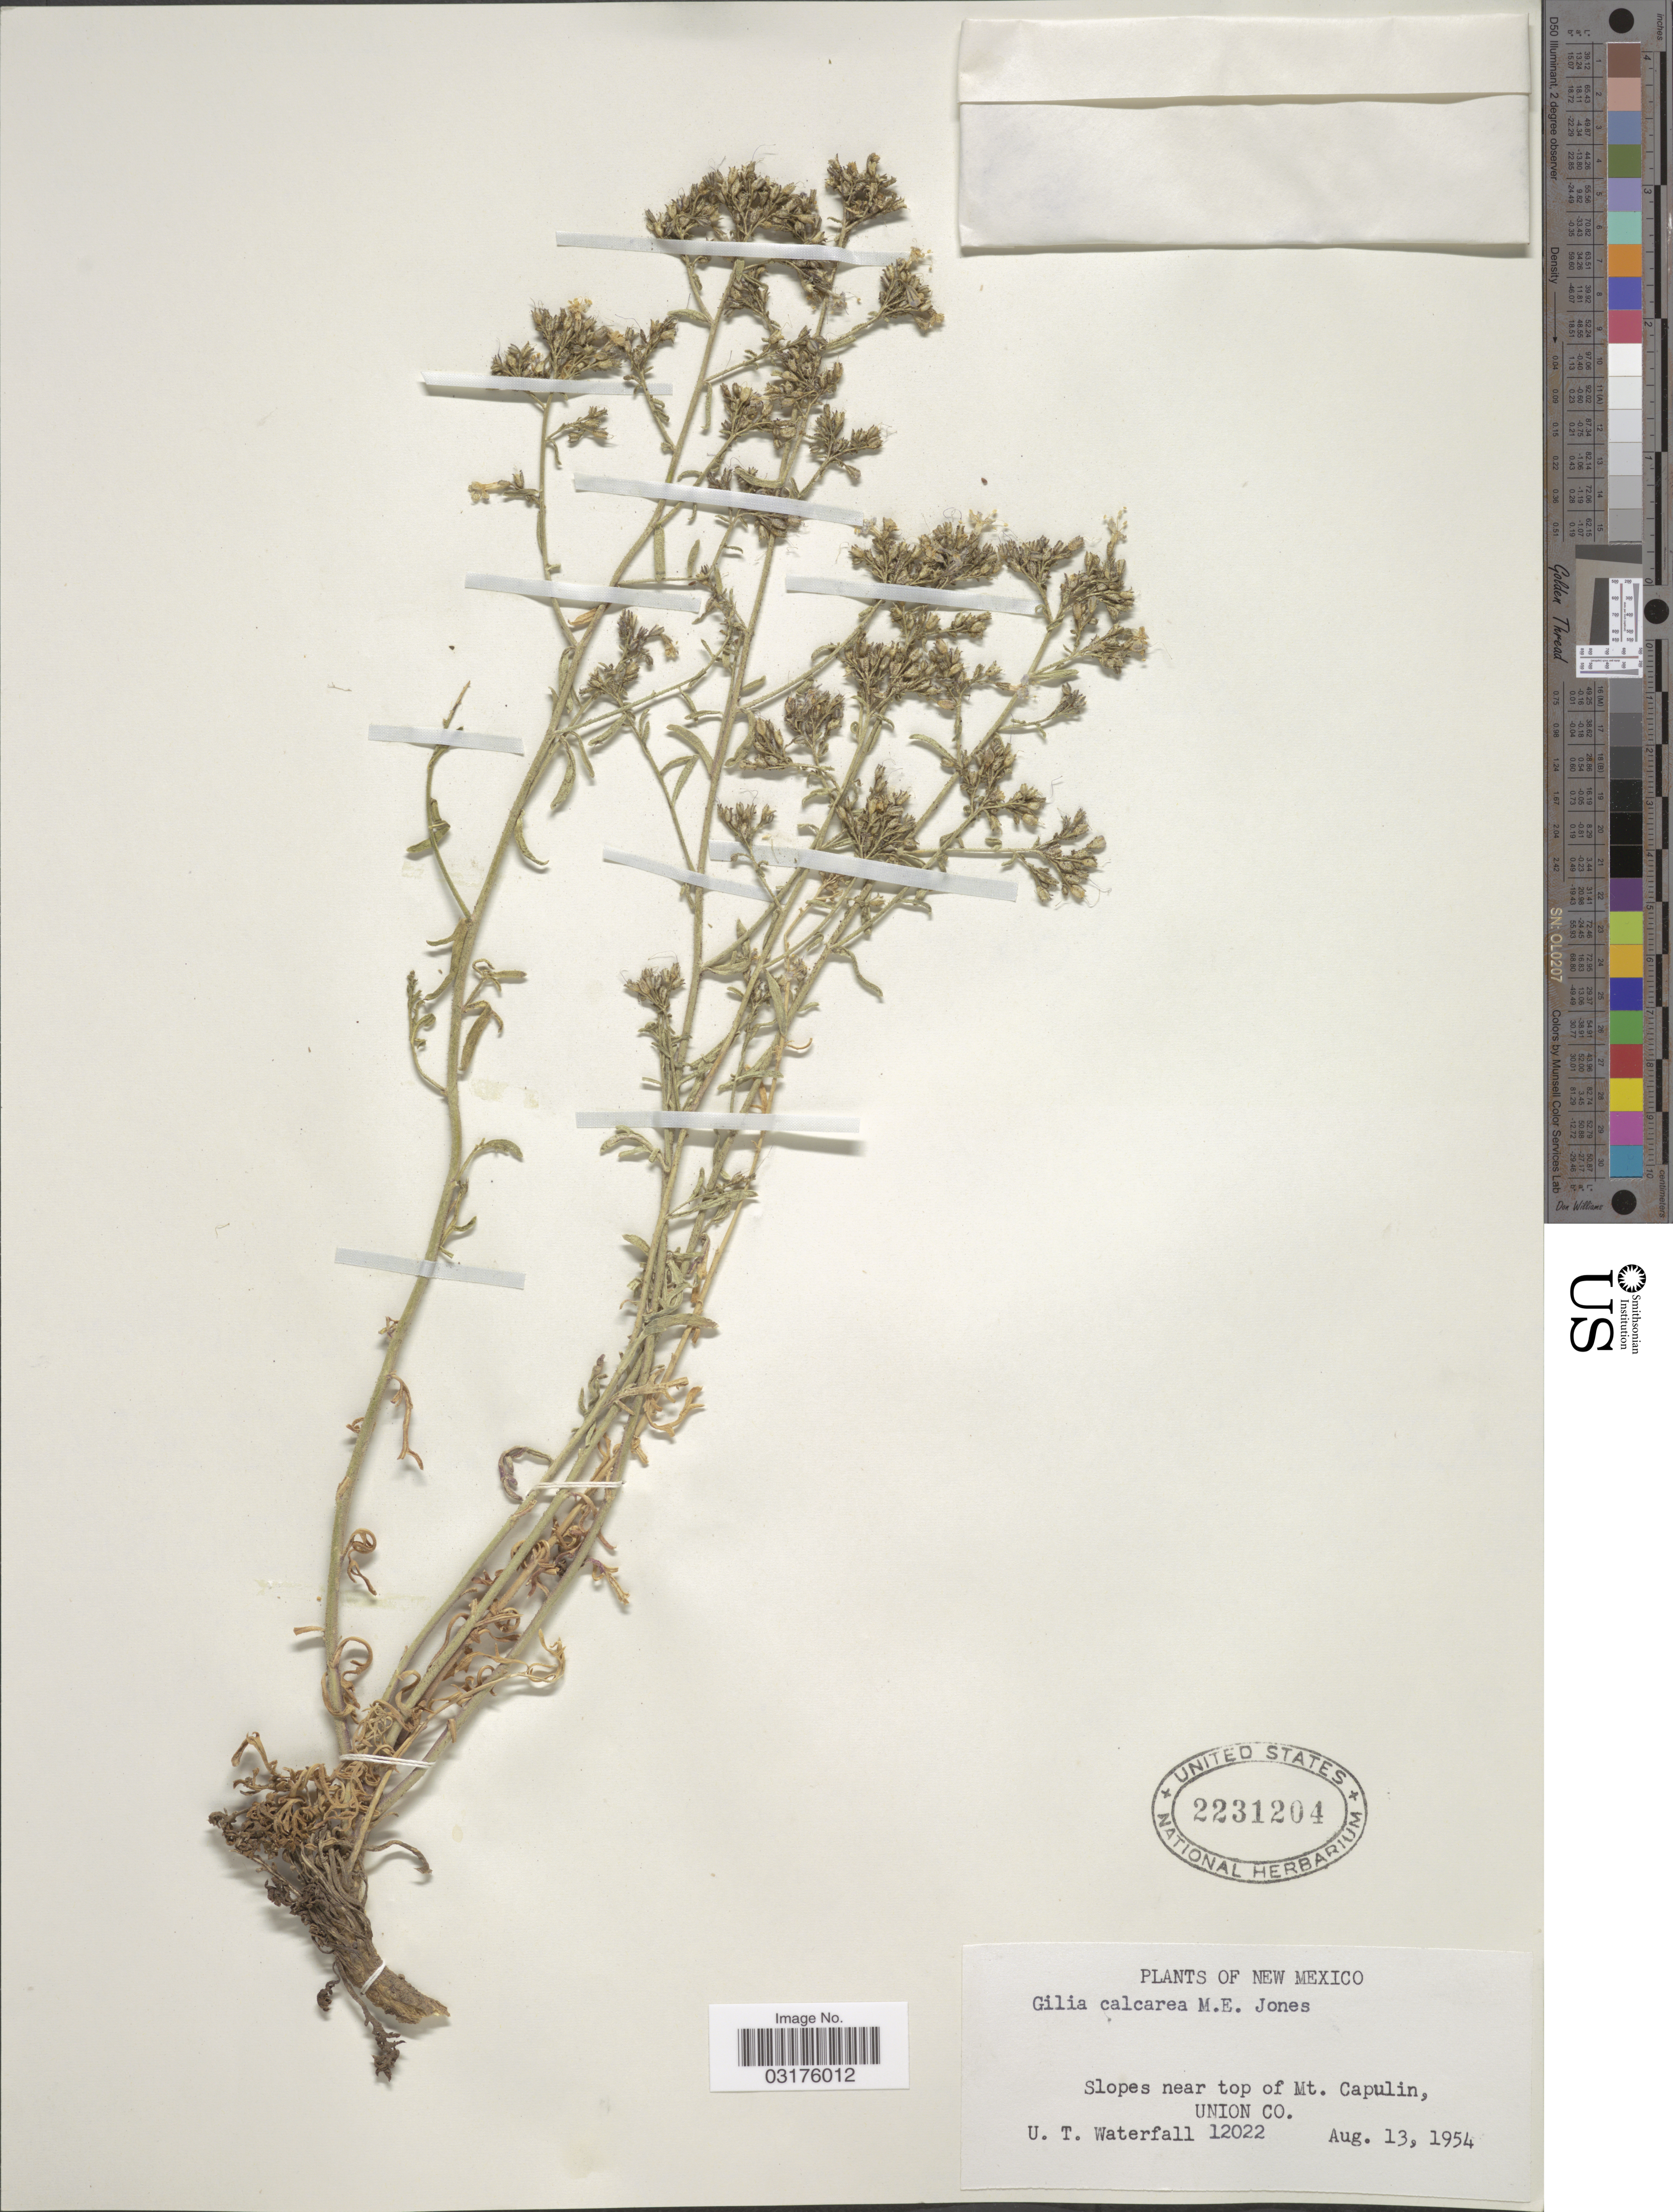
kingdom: Plantae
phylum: Tracheophyta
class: Magnoliopsida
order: Ericales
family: Polemoniaceae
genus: Aliciella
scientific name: Aliciella pinnatifida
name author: (Nutt. ex A. Gray) J.M. Porter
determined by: Strong, Mark T., (BOT), Smithsonian Institution - National Museum of Natural History (UNITED STATES)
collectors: U. T. Waterfall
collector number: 12022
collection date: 1954-08-13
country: United States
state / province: New Mexico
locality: Slopes near top of Mt. Capulin, Union Co.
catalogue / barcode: US 2231204